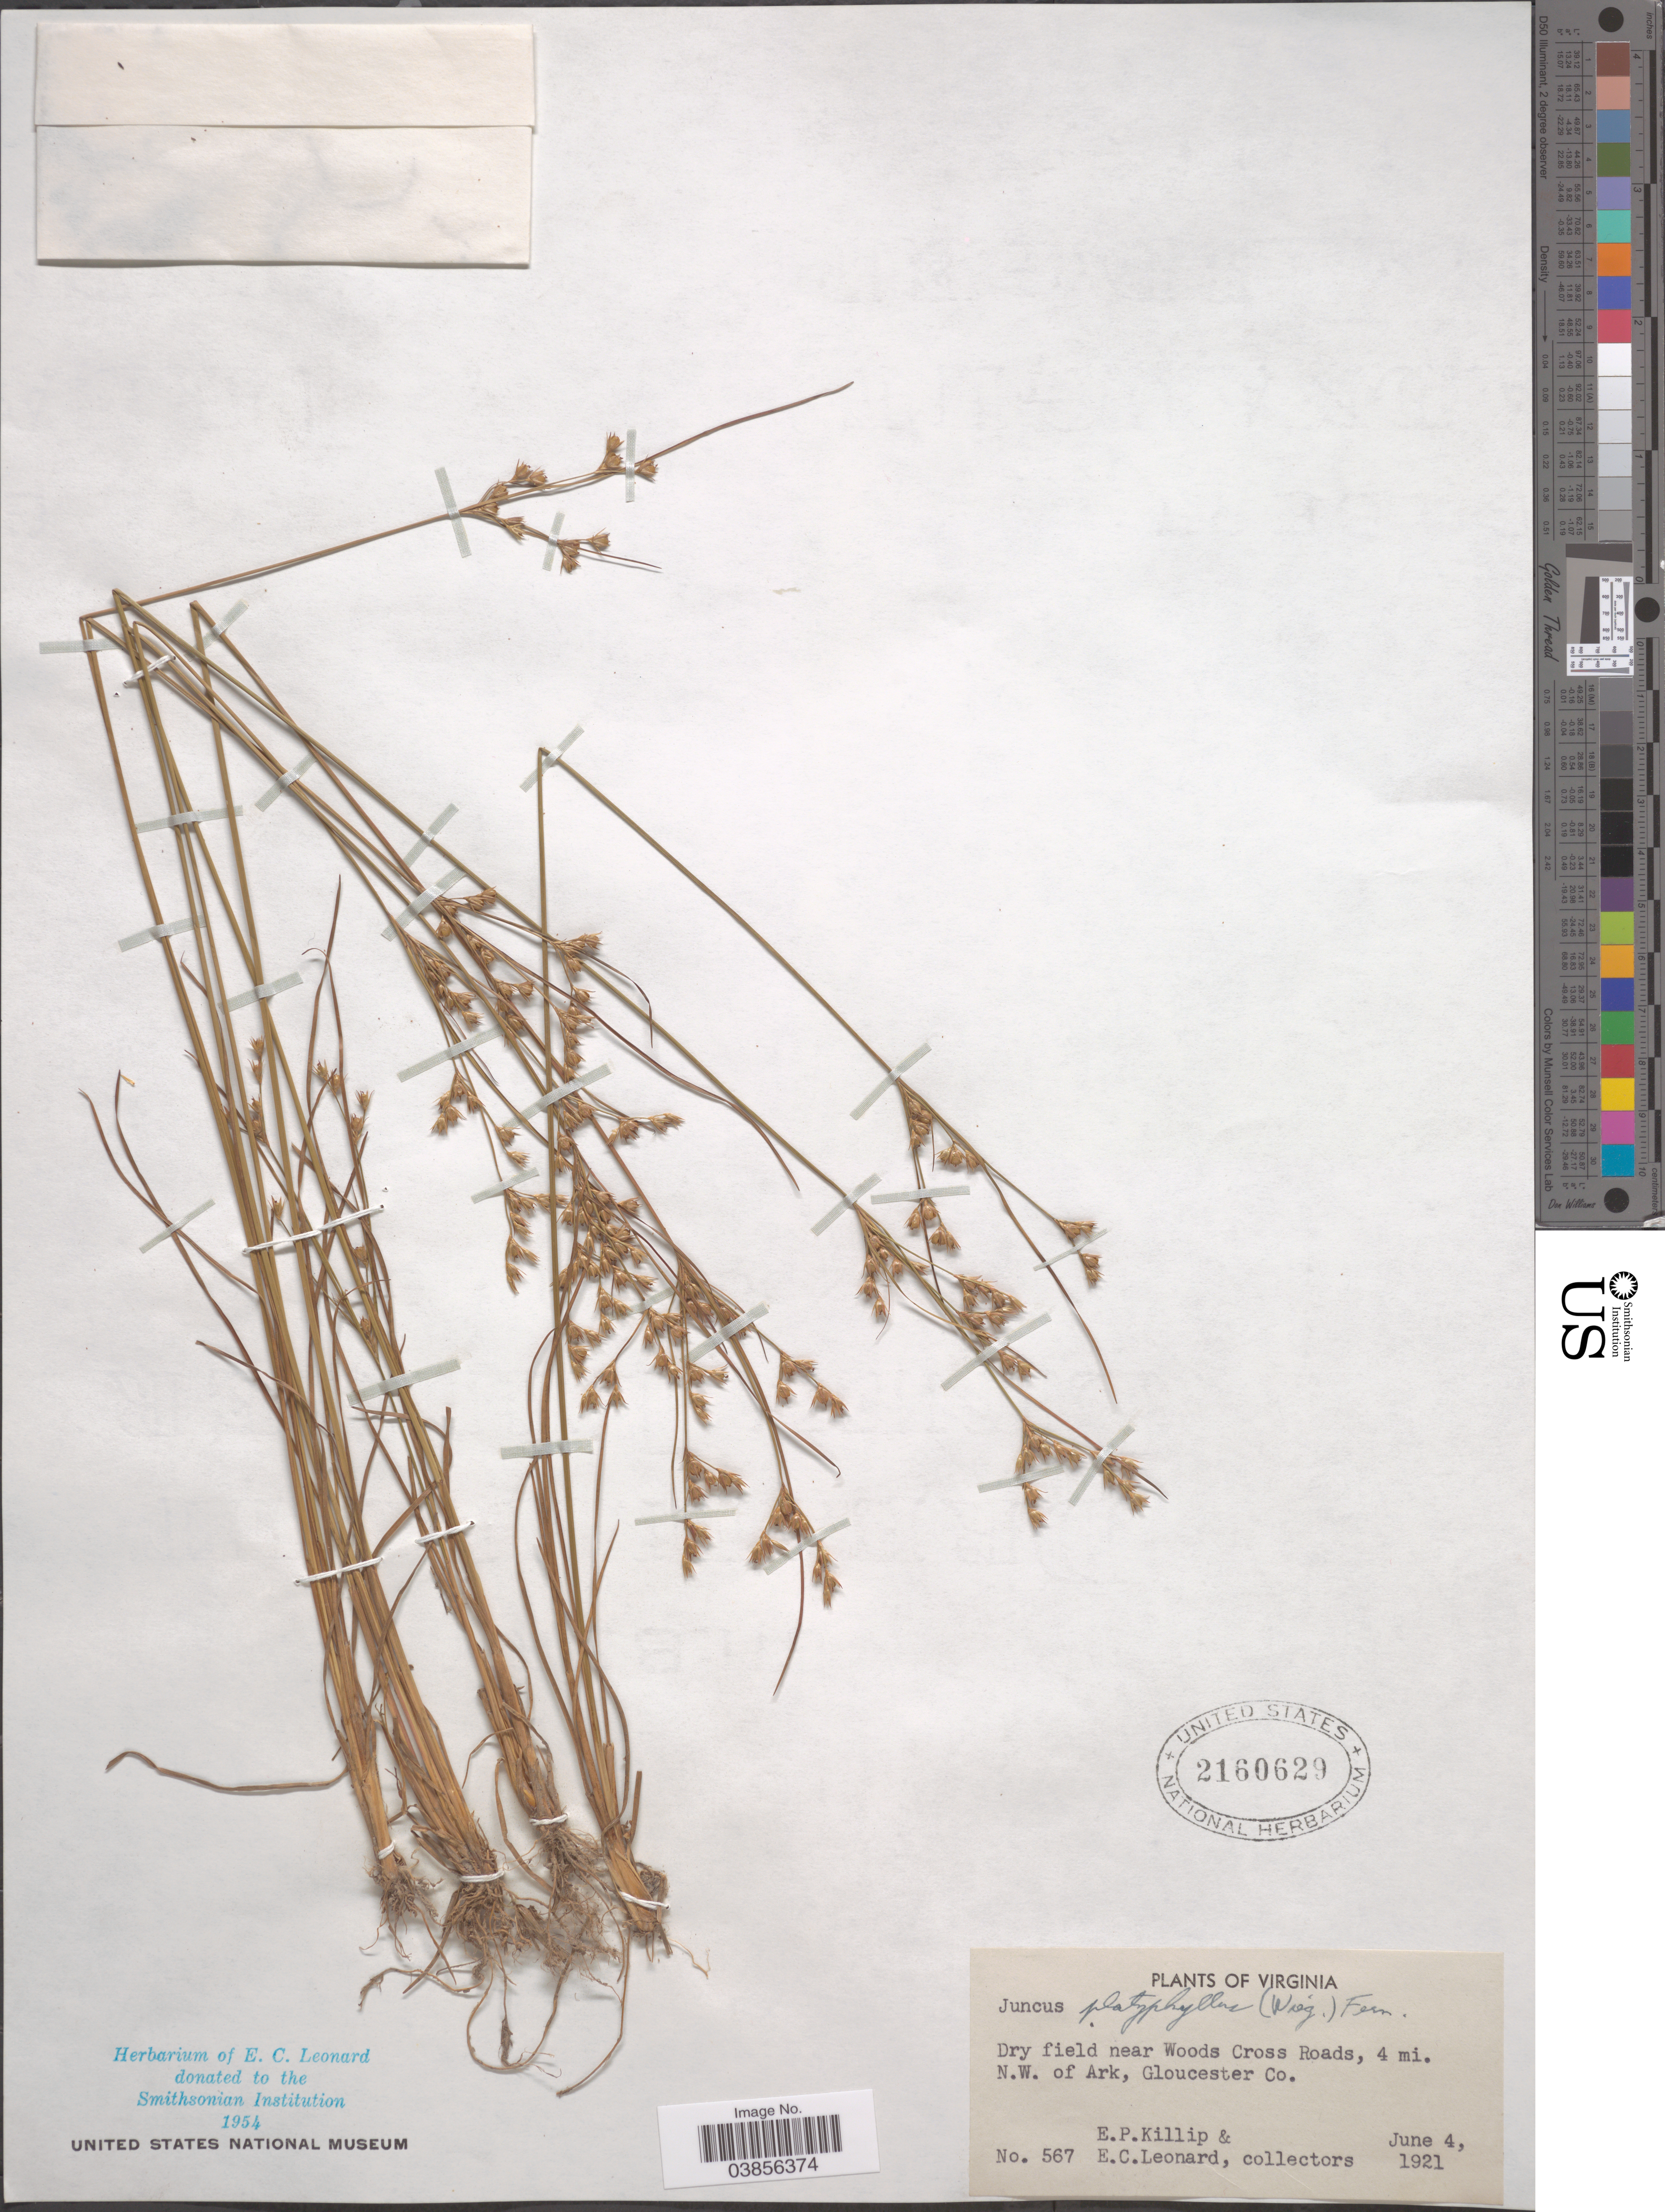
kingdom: Plantae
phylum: Tracheophyta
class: Liliopsida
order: Poales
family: Juncaceae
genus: Juncus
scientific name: Juncus platyphyllus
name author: (Wiegand) Fernald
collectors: E. P. Killip & E. C. Leonard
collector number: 567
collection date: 1921-06-04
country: United States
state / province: Virginia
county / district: Gloucester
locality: Near Woods Cross Roads, 4 mi. N.W. of Ark, Gloucester Co.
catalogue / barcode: US 2160629